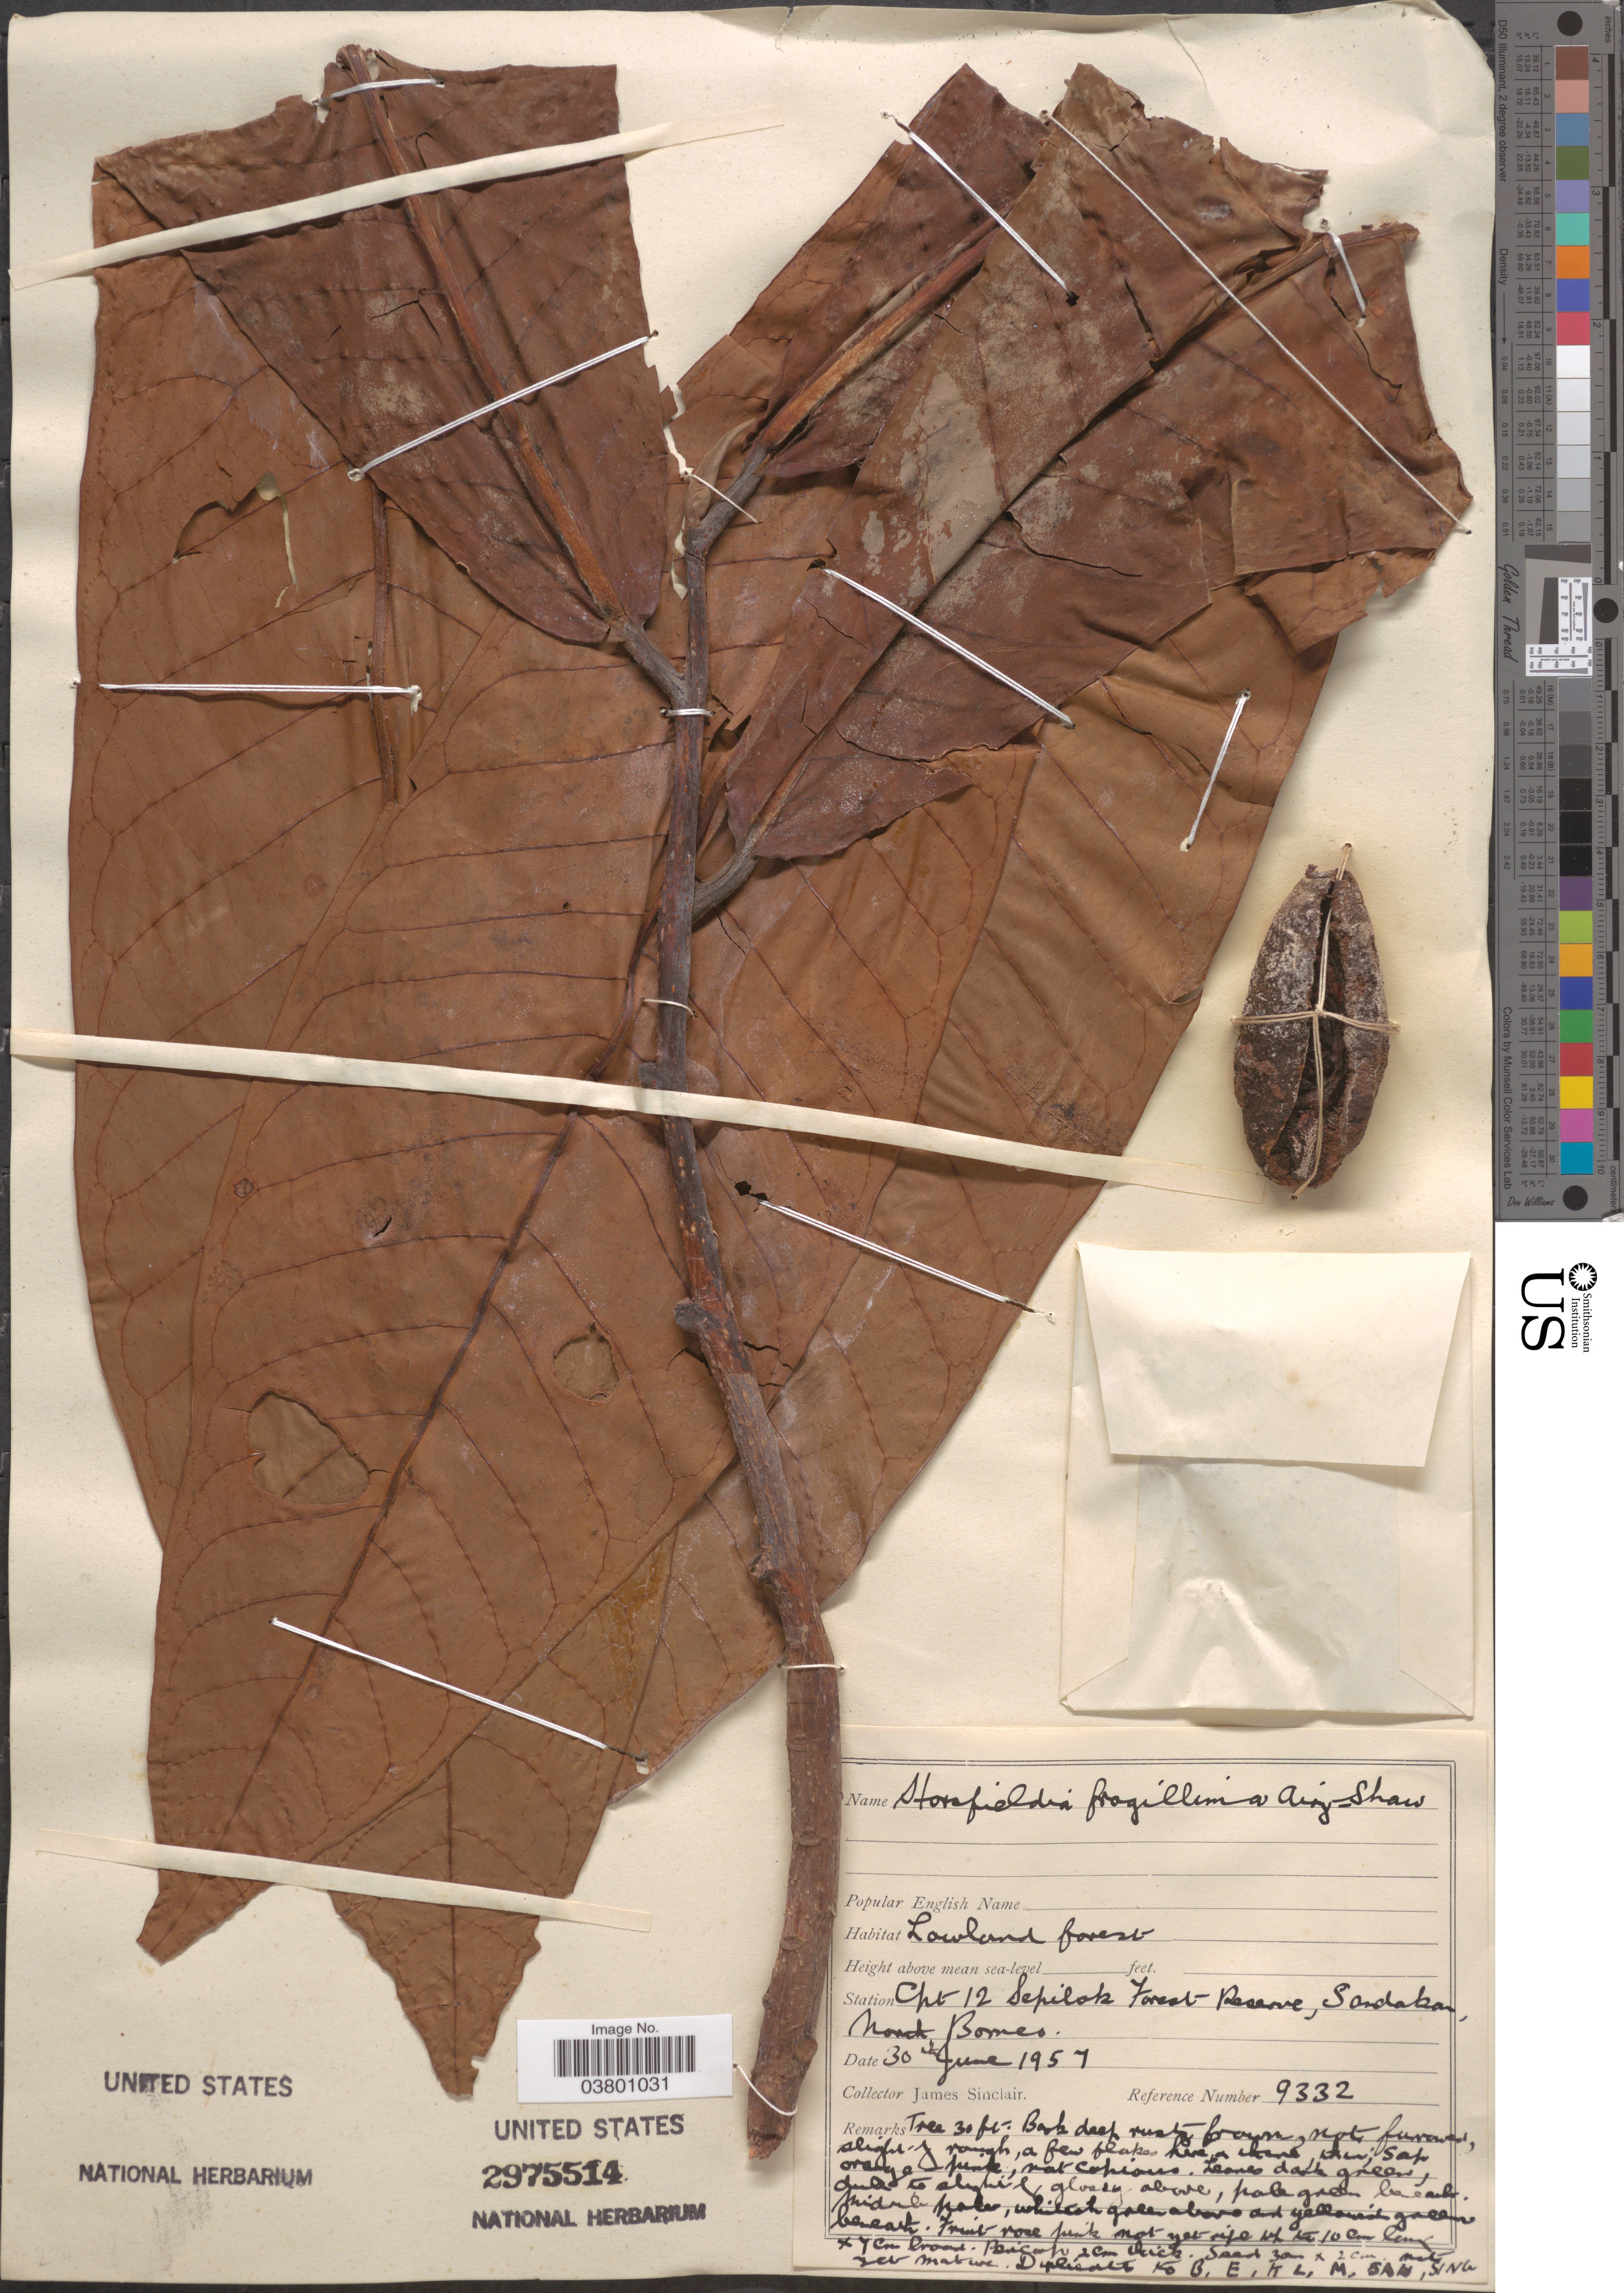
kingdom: Plantae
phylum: Tracheophyta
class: Magnoliopsida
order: Magnoliales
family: Myristicaceae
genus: Horsfieldia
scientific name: Horsfieldia fragillima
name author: Airy Shaw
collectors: J. Sinclair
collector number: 9332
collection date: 1957-06-30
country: Malaysia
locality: Station Cpt 12 Sepilok Forest Reserve, Sandakan, North Borneo.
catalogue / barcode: US 2975514